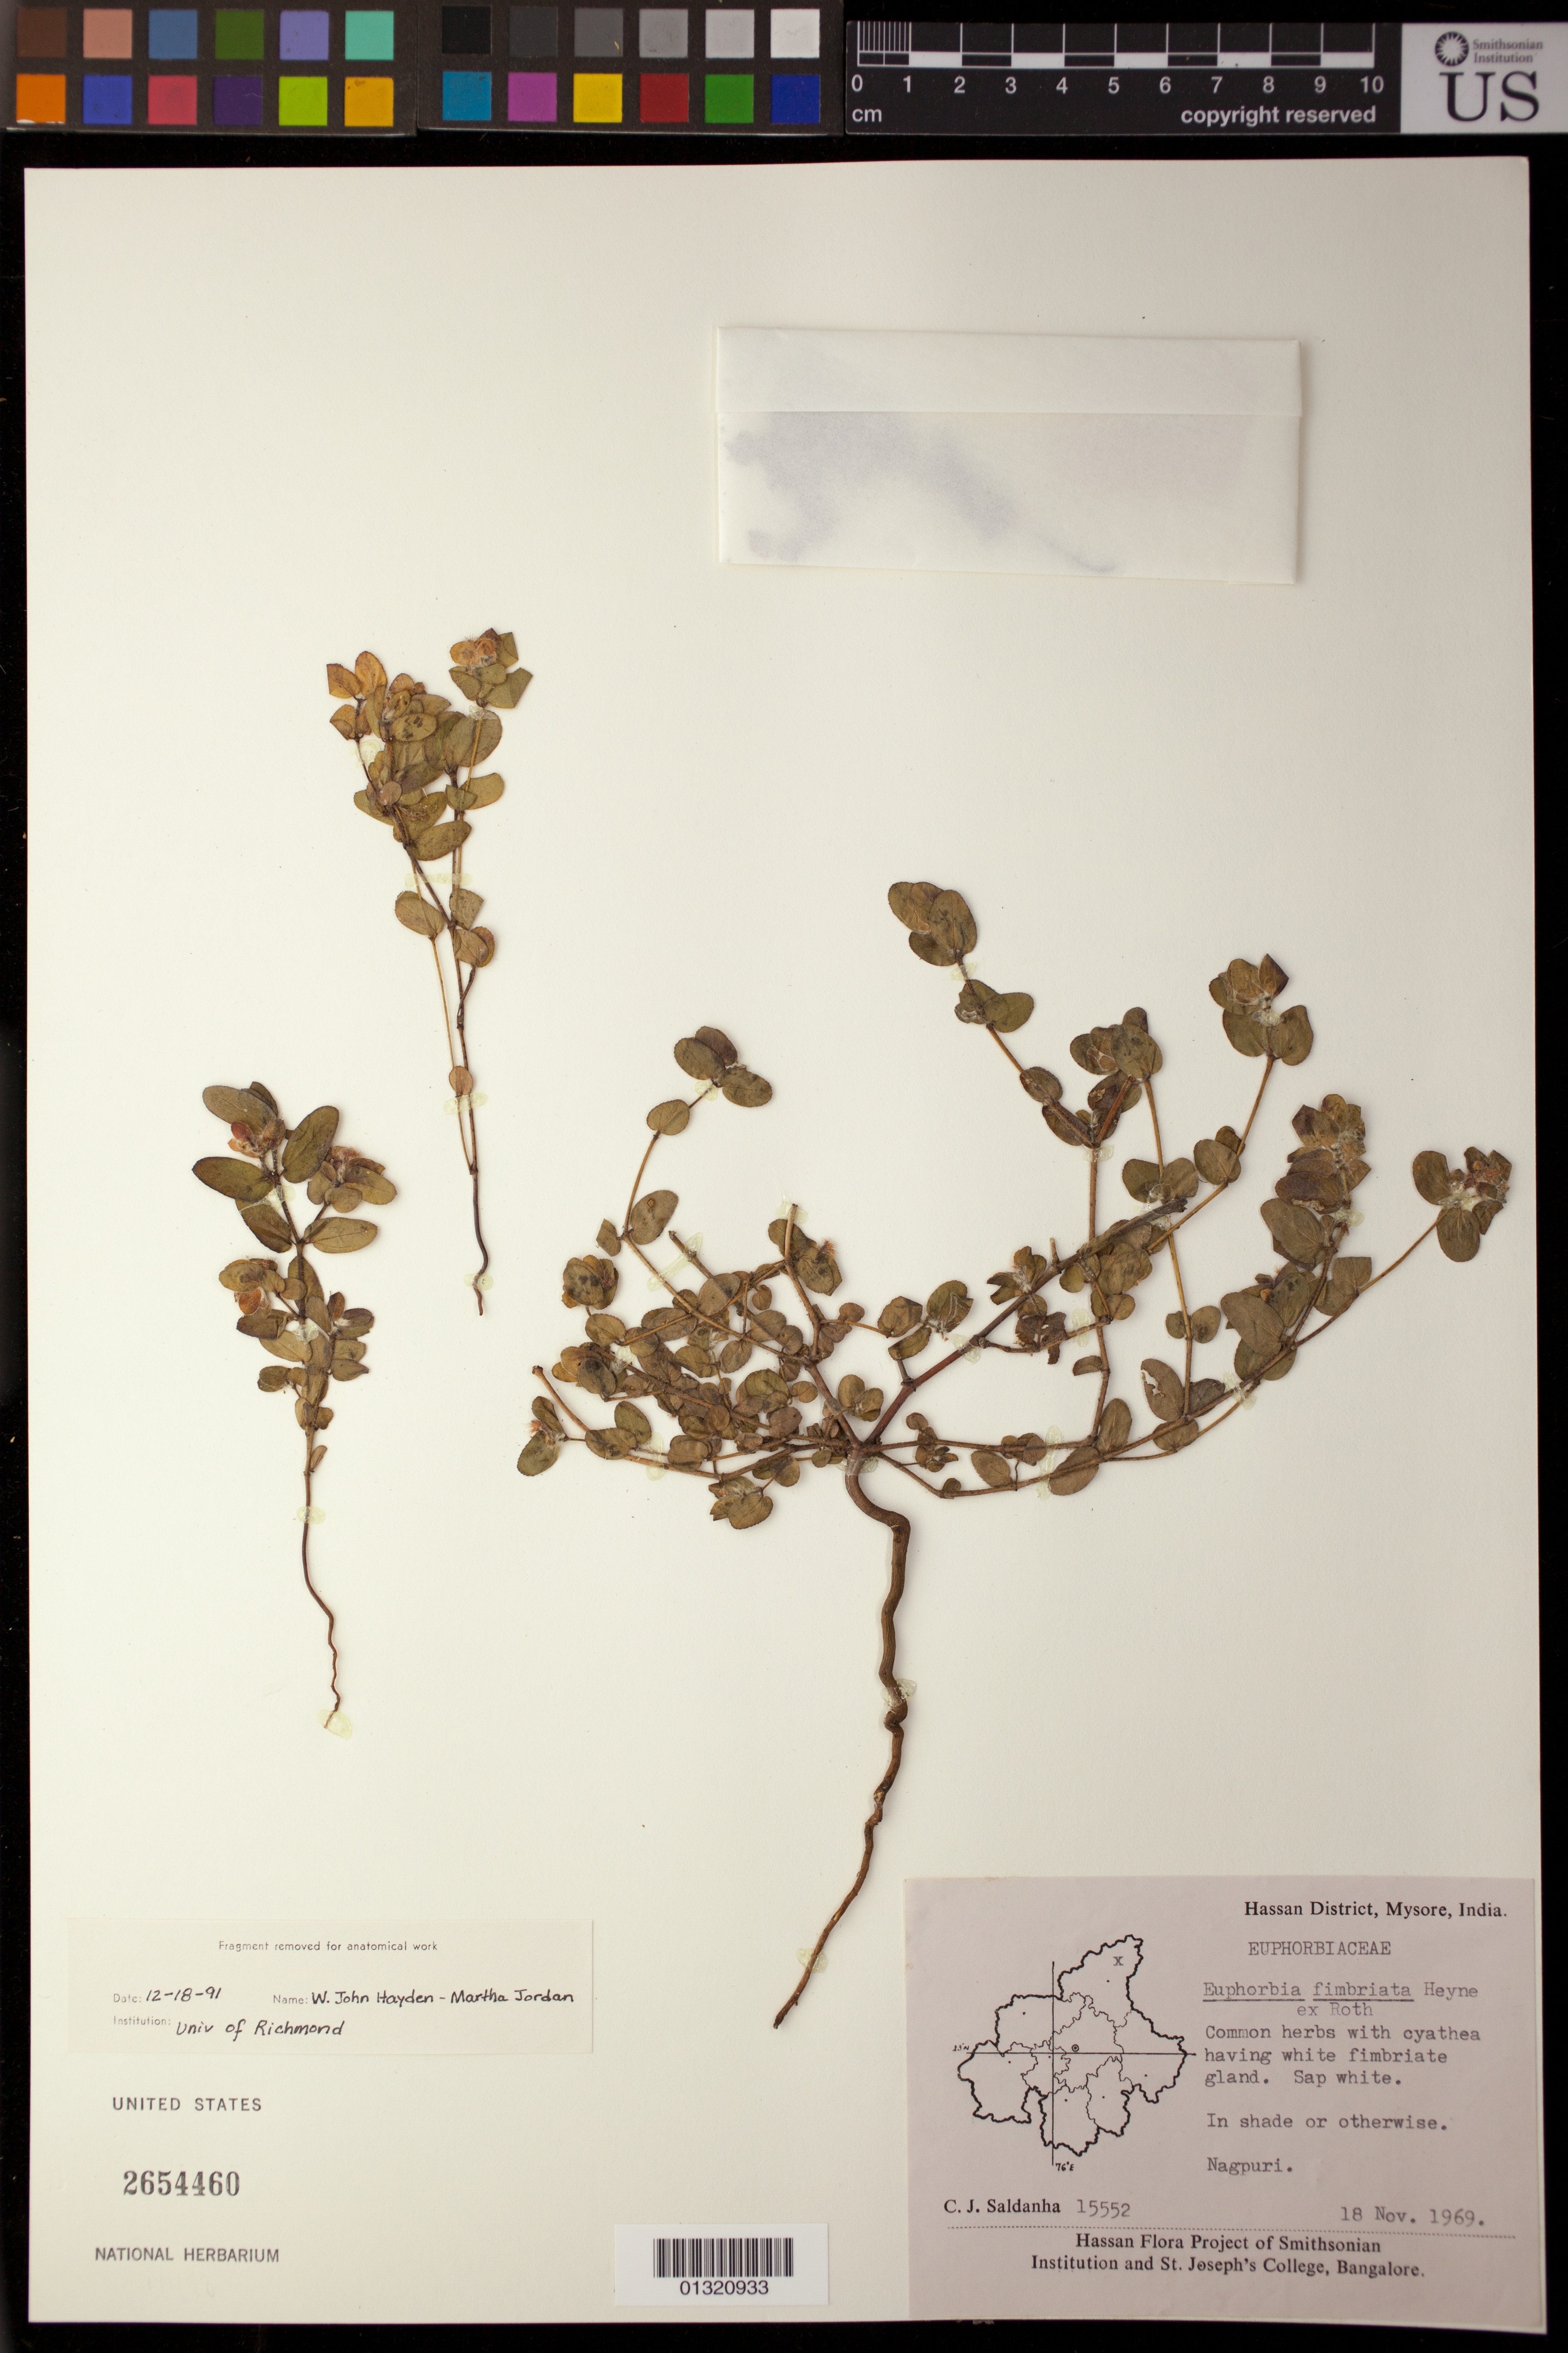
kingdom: Plantae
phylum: Tracheophyta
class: Magnoliopsida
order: Malpighiales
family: Euphorbiaceae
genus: Euphorbia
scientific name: Euphorbia laciniata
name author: Panigrahi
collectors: C. J. Saldanha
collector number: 15552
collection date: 1969-11-18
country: India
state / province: Karnataka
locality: Hassan District, Mysore, Nagpuri.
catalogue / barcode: US 2654460